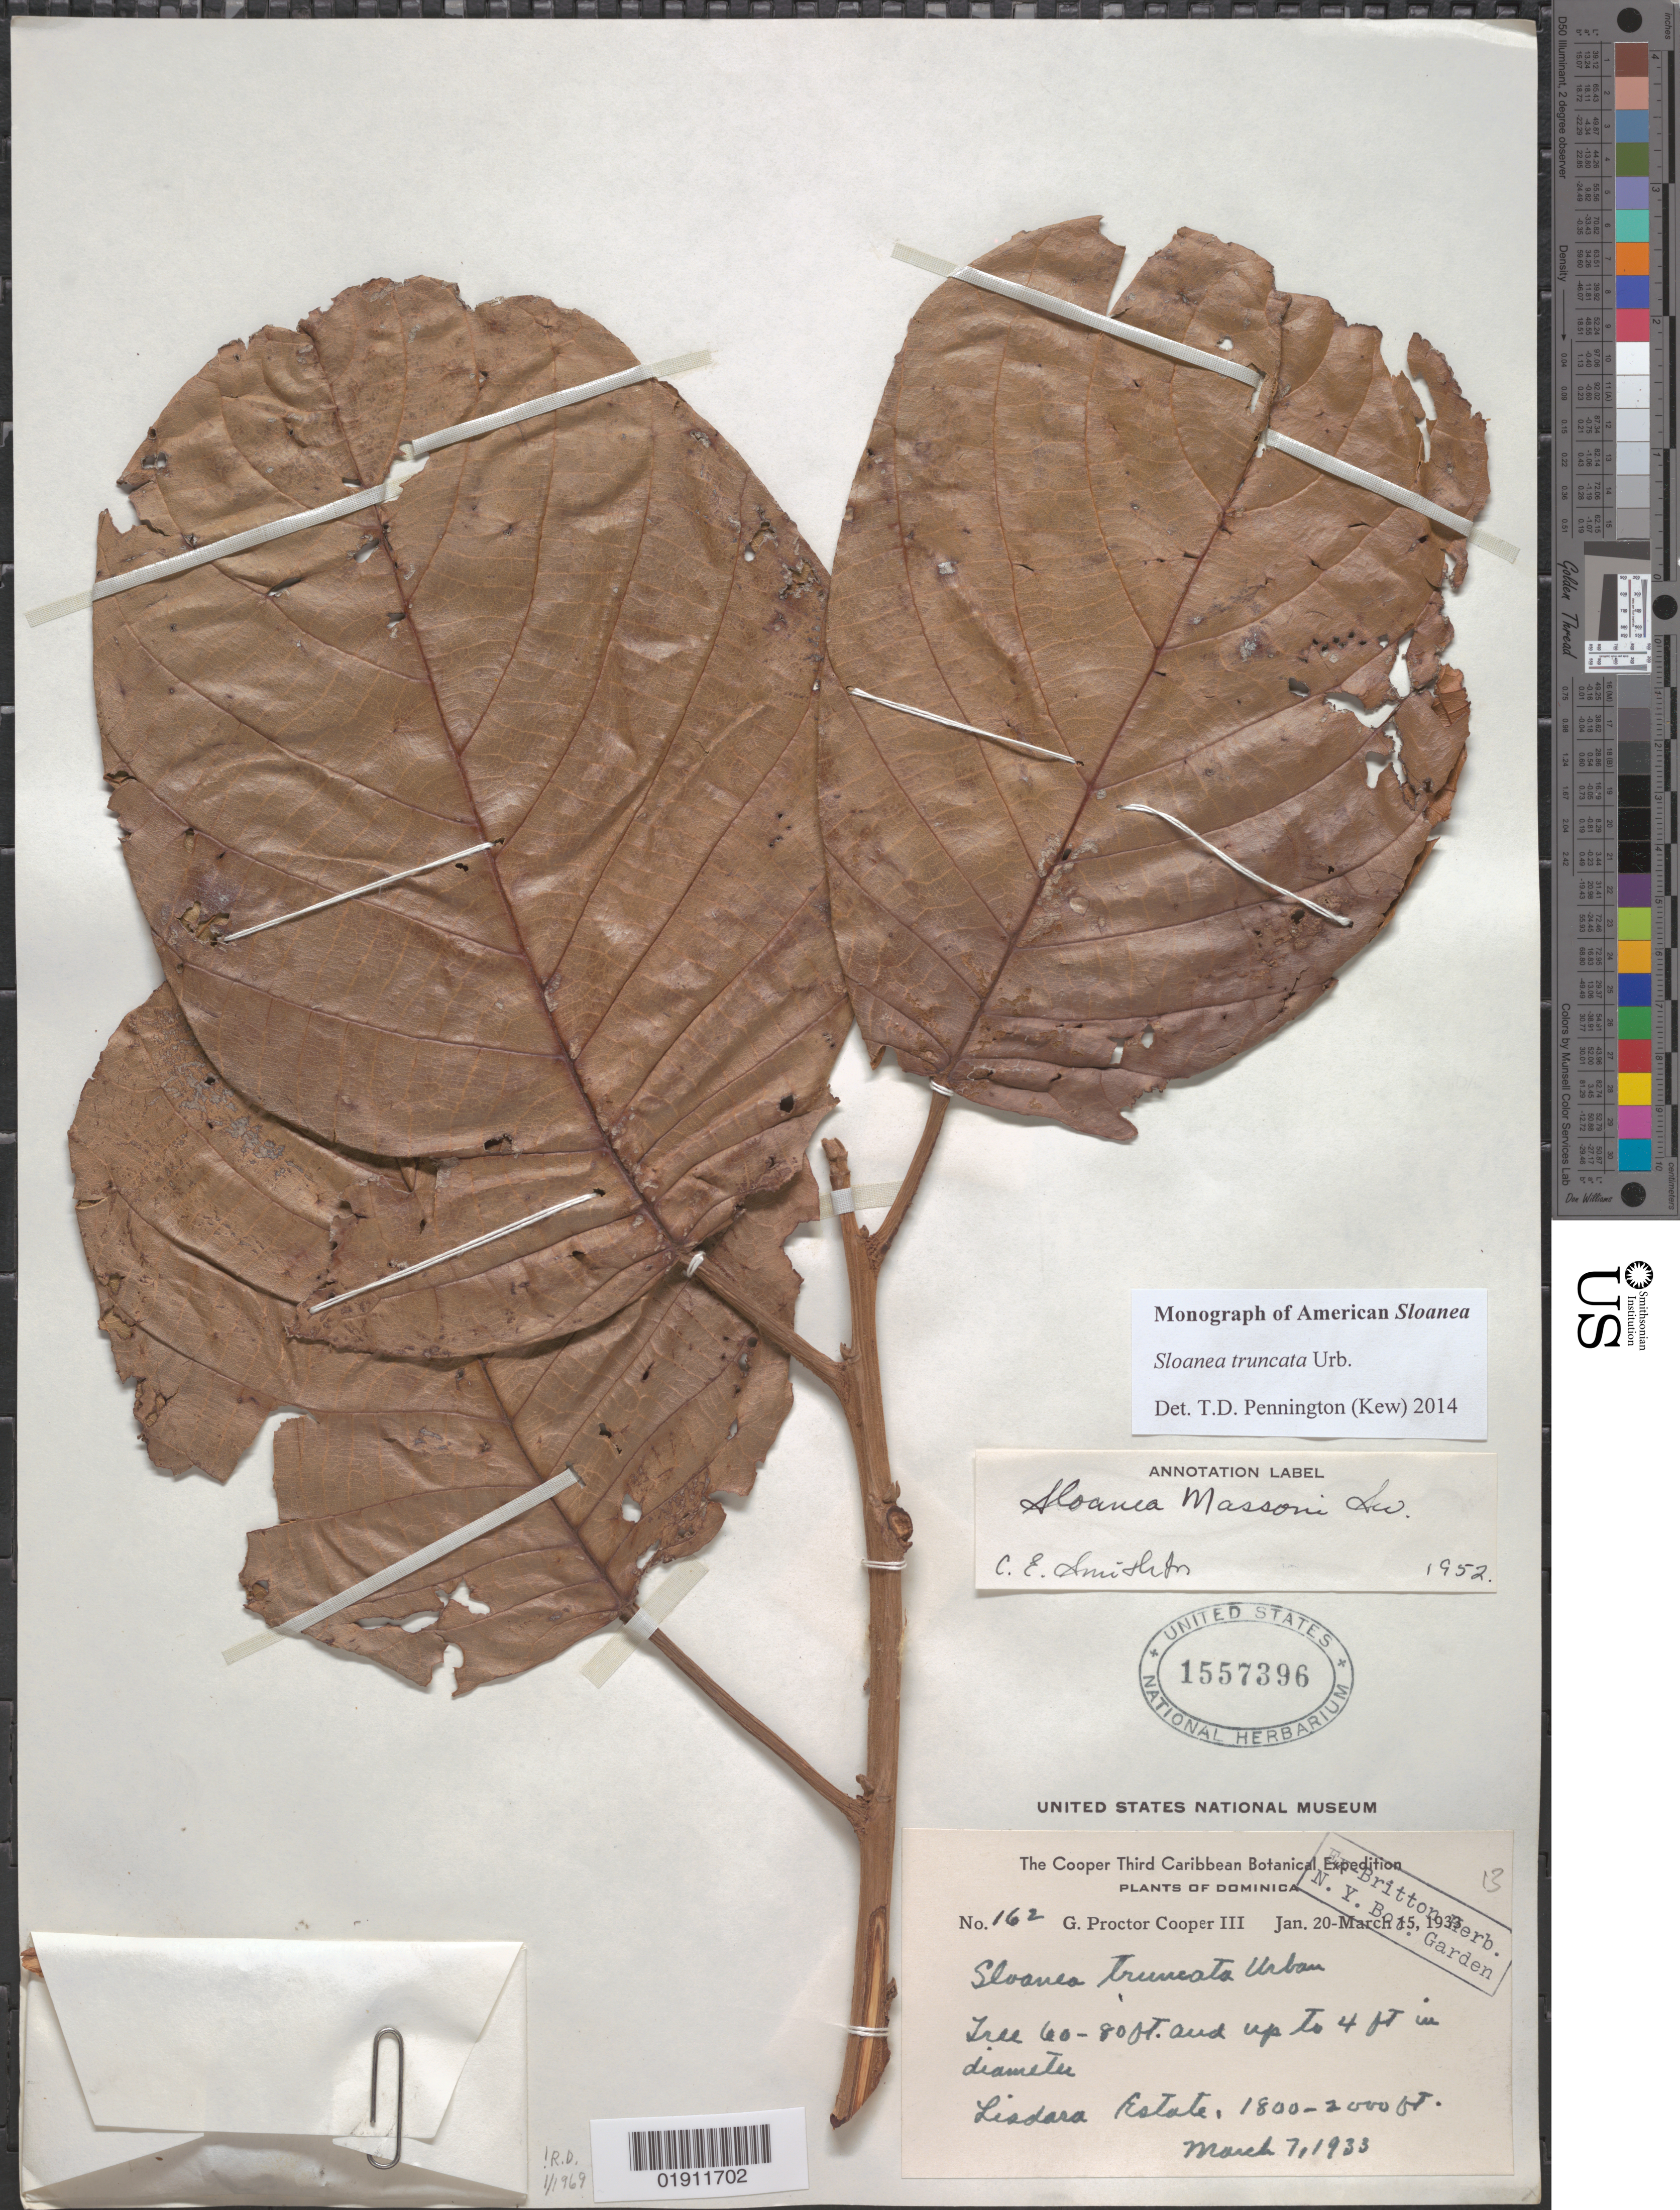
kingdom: Plantae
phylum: Tracheophyta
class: Magnoliopsida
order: Oxalidales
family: Elaeocarpaceae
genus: Sloanea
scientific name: Sloanea truncata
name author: Urb.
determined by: Pennington, T. D., (K)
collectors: G. Cooper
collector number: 162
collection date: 1933-03-07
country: Dominica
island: Dominica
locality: Lisdara Estate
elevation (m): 549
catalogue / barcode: US 1557396